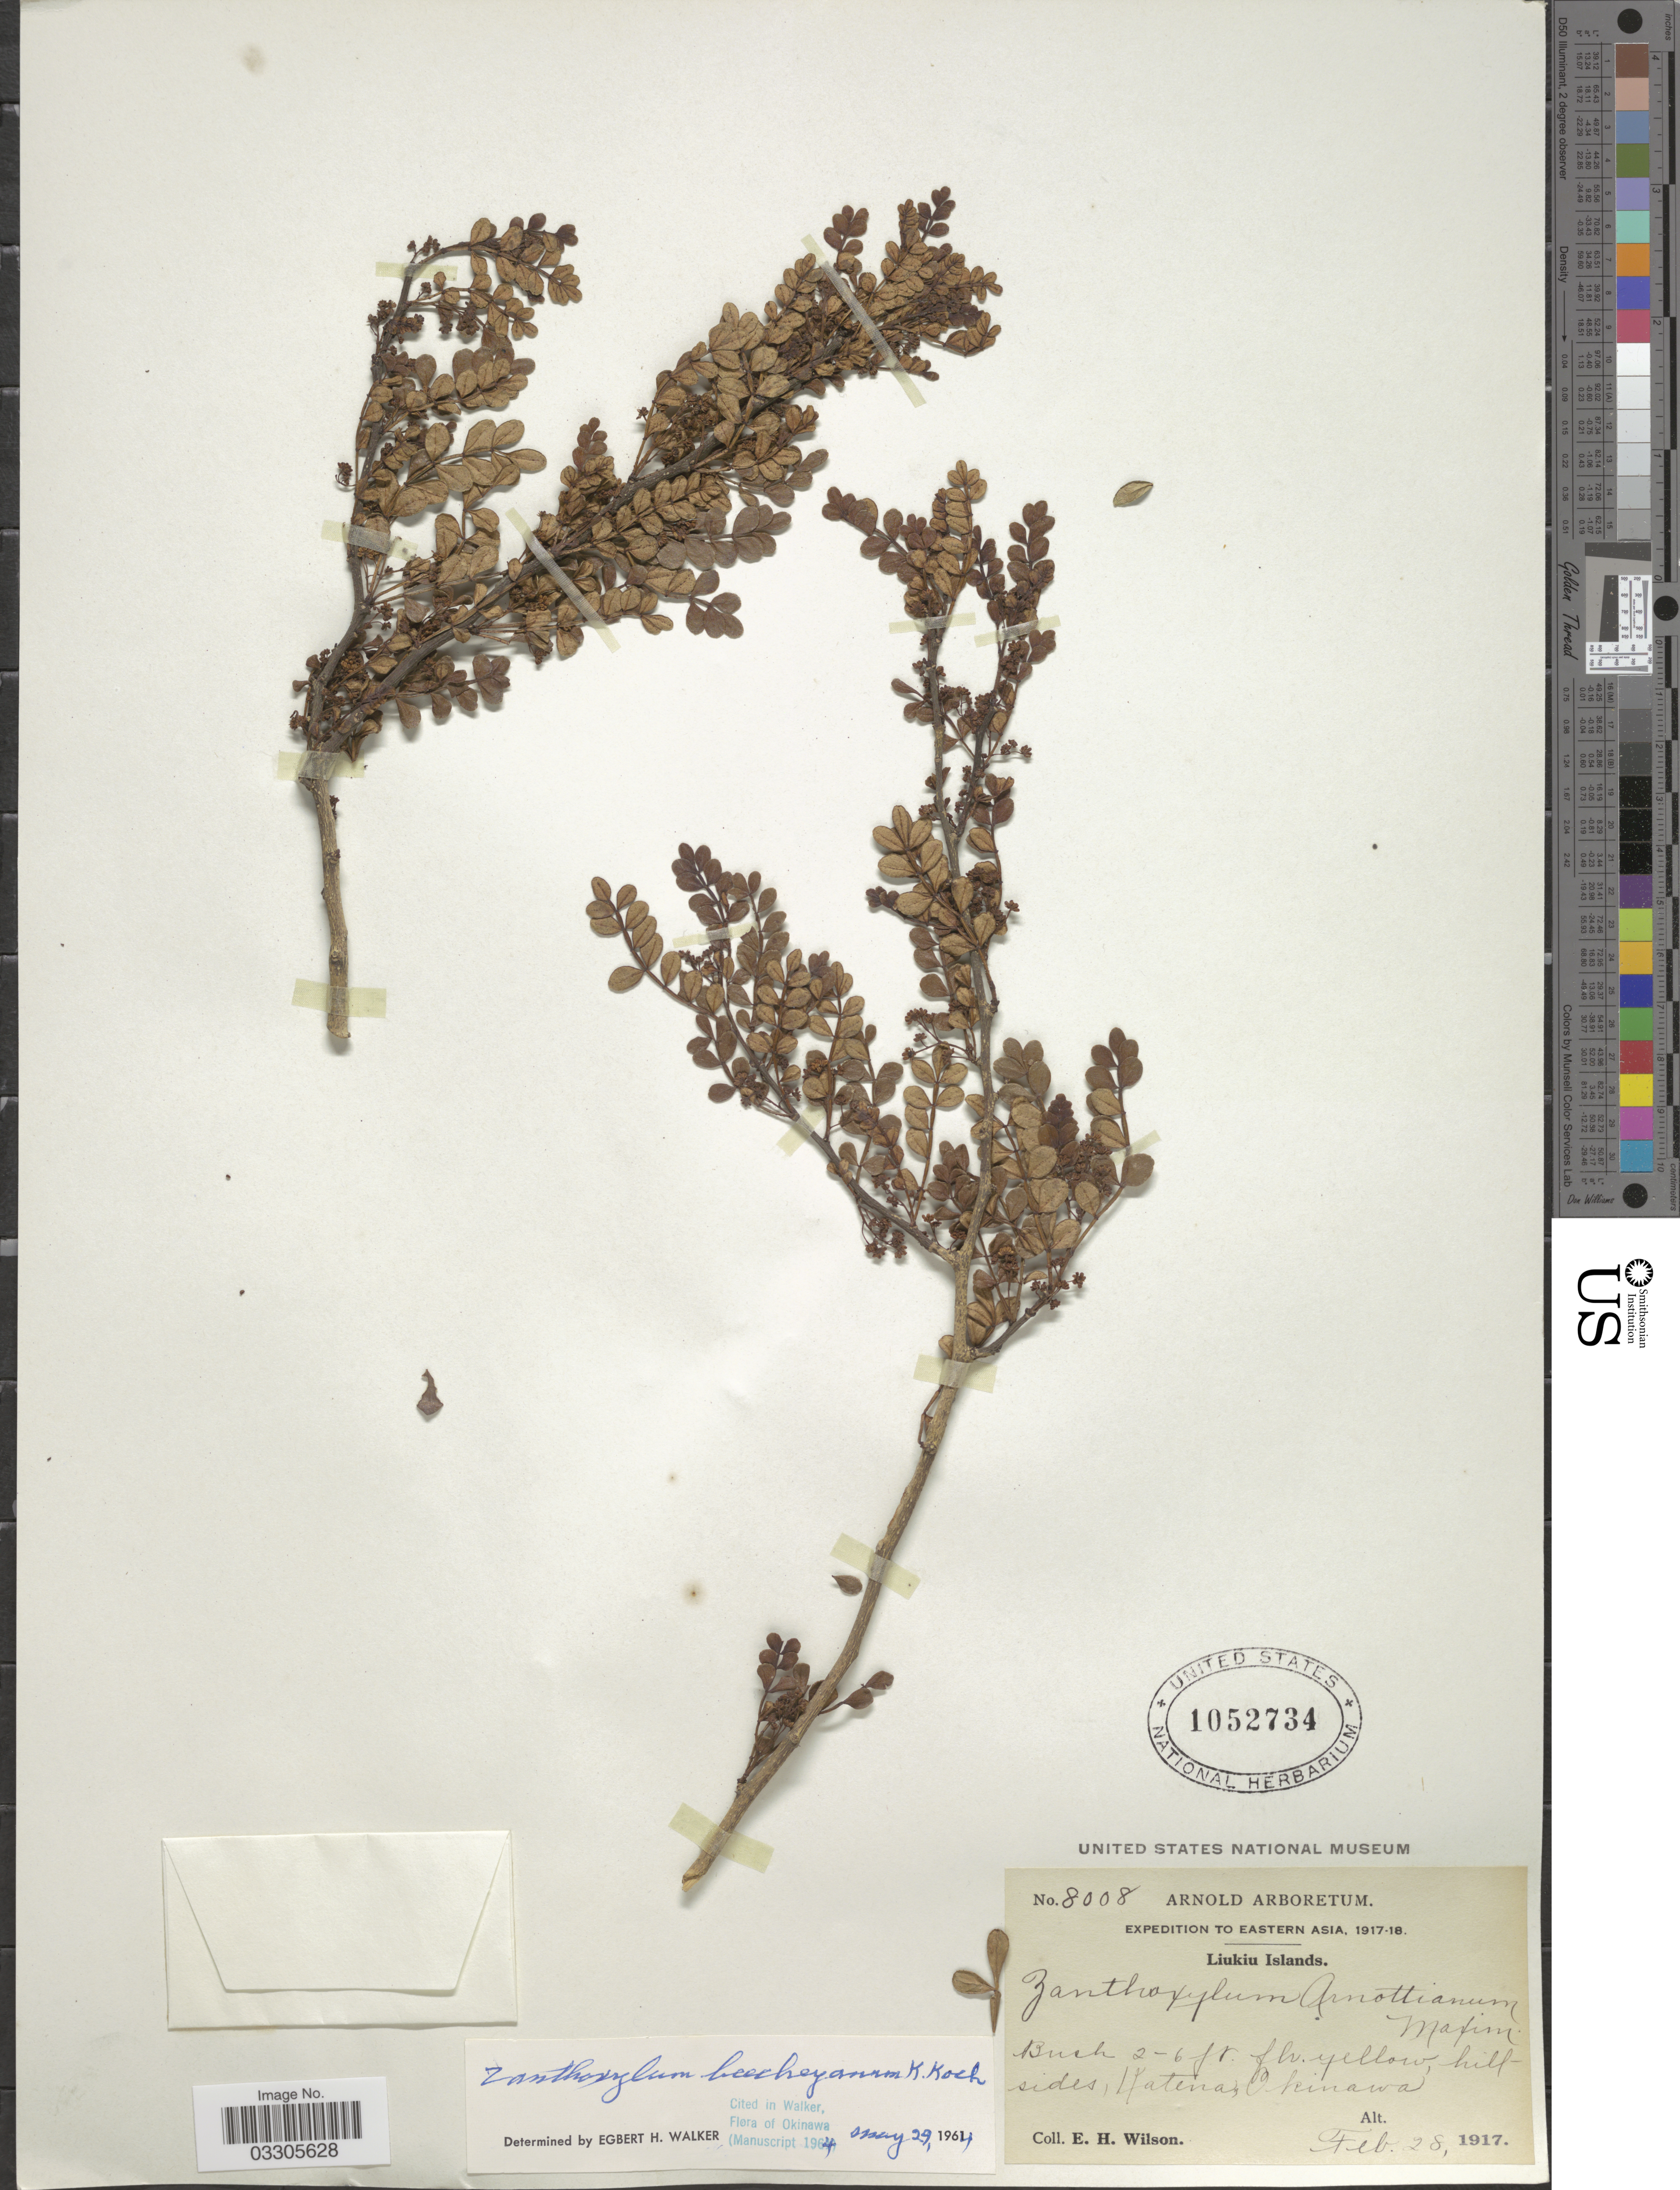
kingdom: Plantae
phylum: Tracheophyta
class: Magnoliopsida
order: Sapindales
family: Rutaceae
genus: Zanthoxylum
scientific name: Zanthoxylum beecheyanum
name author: K. Koch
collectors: E. Wilson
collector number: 8008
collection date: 1917-02-28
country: Japan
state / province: Okinawa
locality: Eastern Asia, Liukiu Islands, Katema Okinawa.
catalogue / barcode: US 1052734